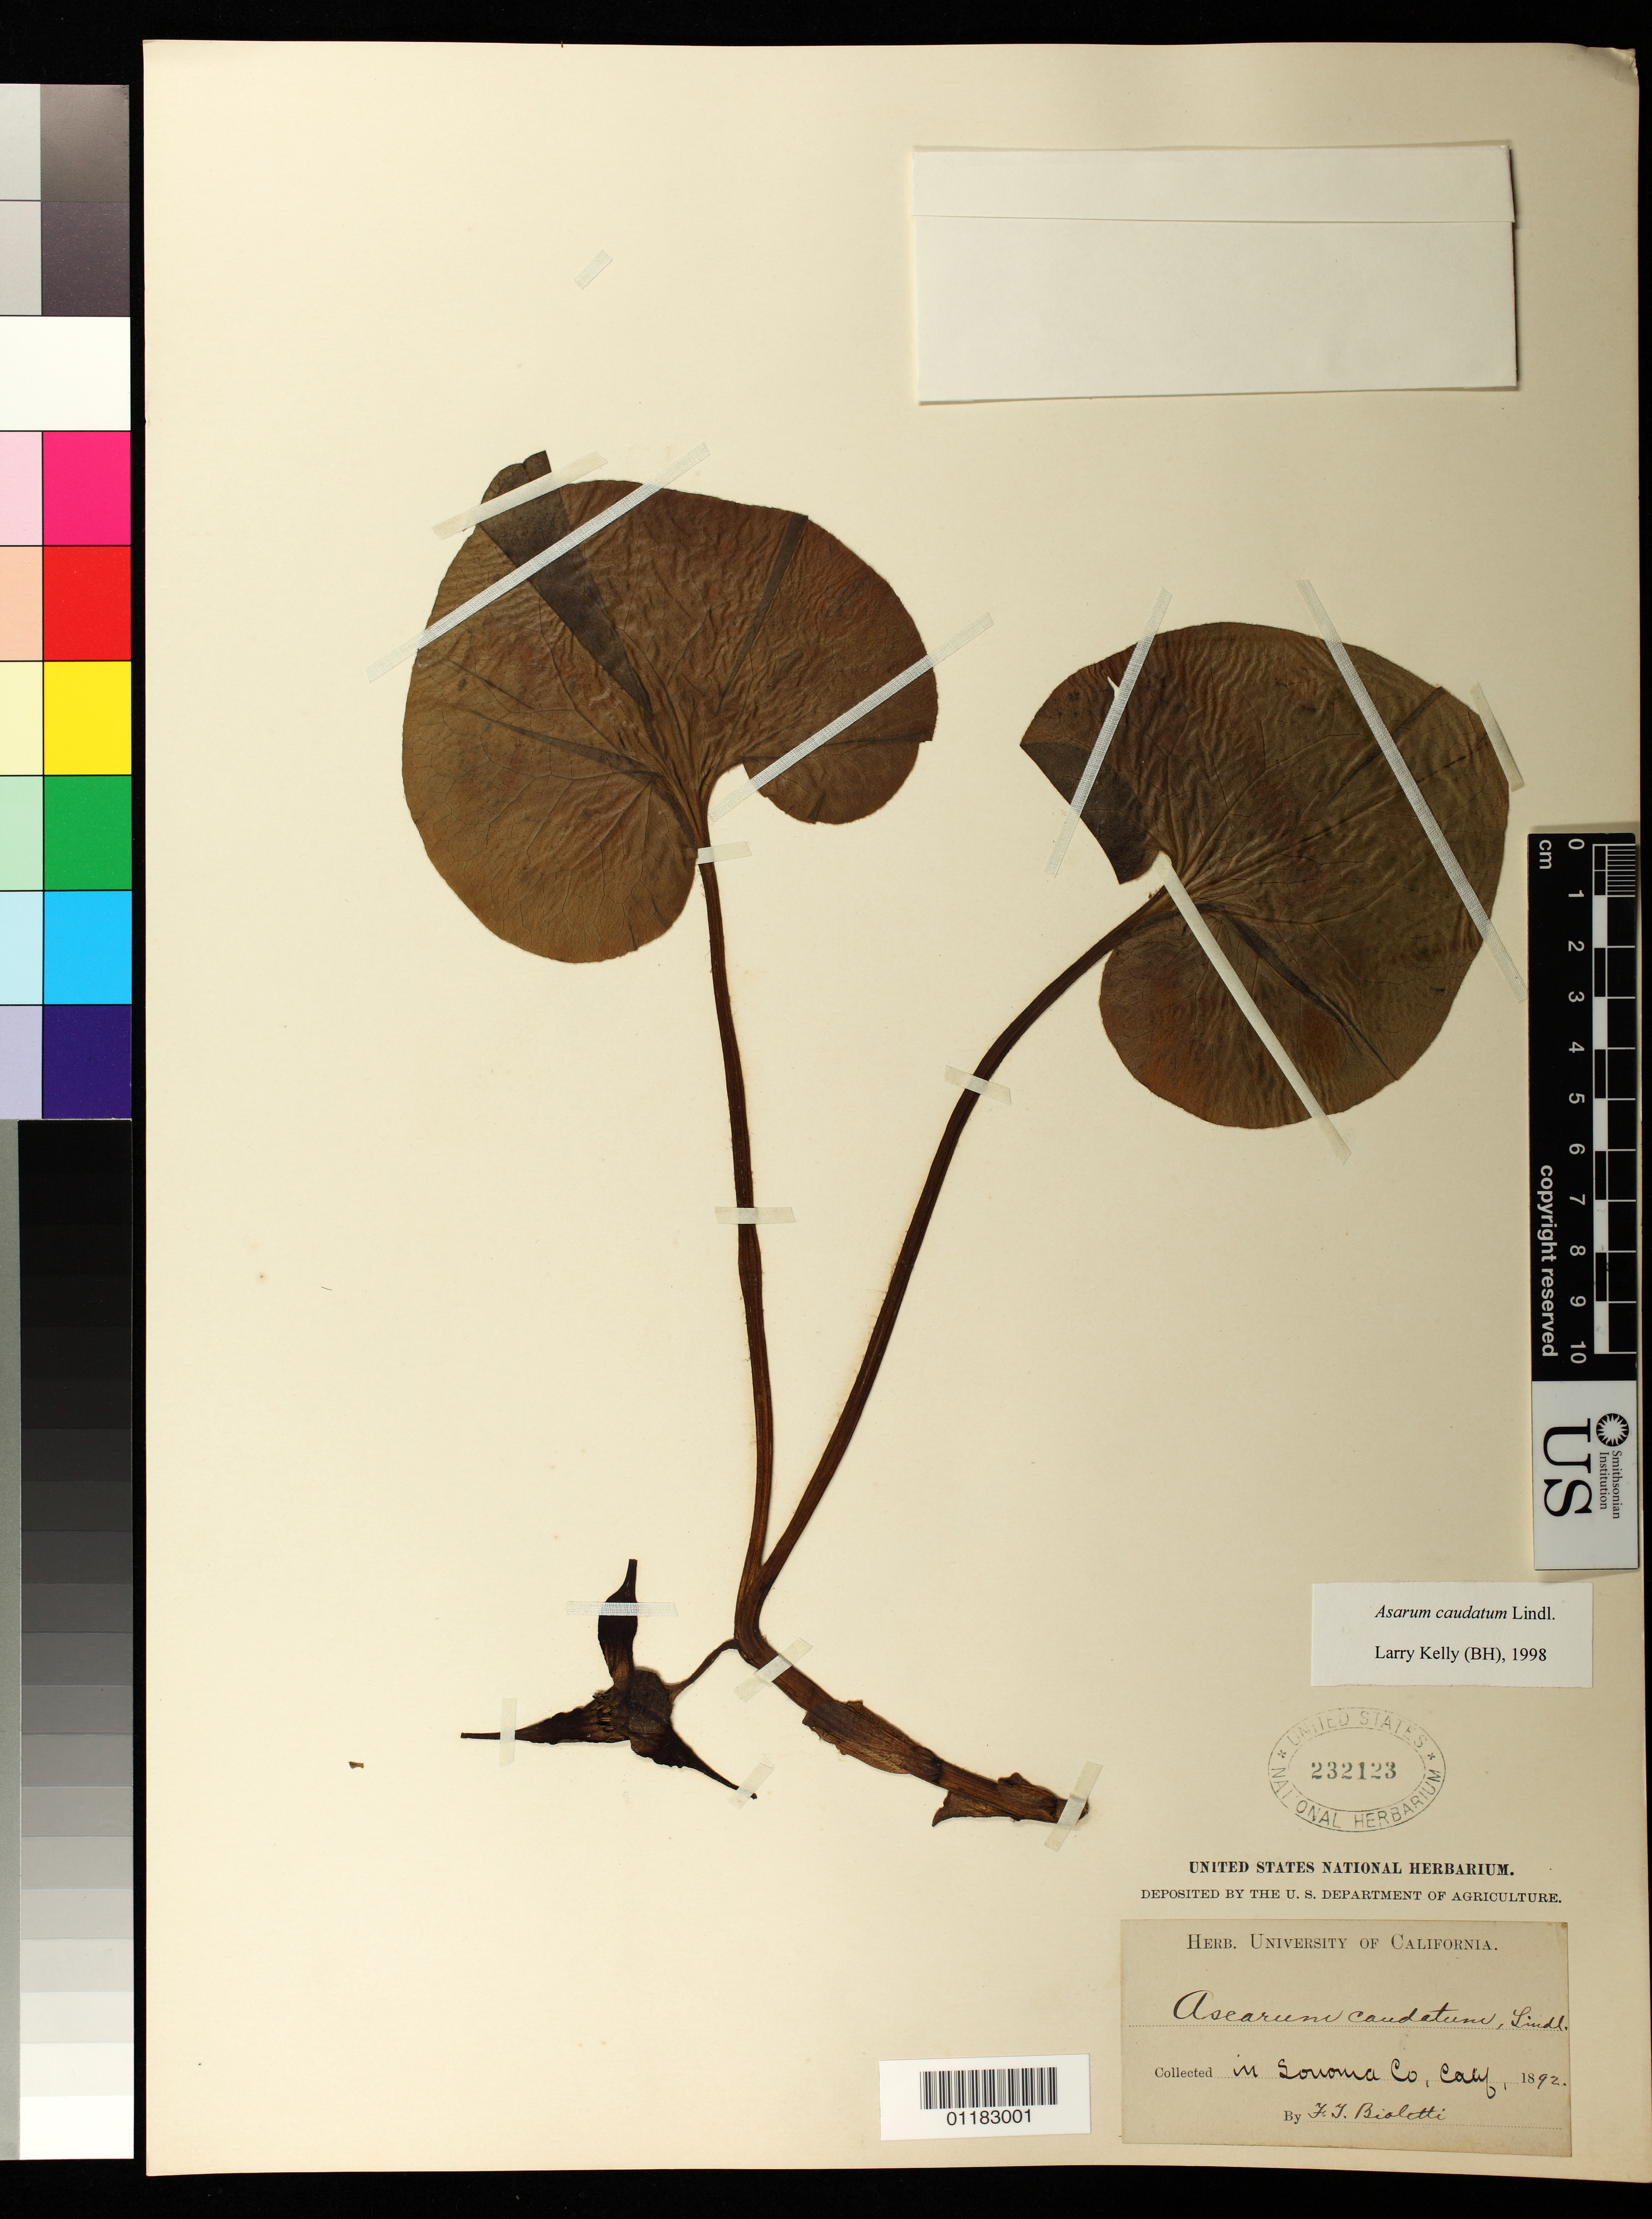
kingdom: Plantae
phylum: Tracheophyta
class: Magnoliopsida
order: Piperales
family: Aristolochiaceae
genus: Asarum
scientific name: Asarum caudatum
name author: Lindl.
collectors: F. T. Bioletti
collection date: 1892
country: United States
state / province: California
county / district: Sonoma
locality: Sonoma County.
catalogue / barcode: US 232123